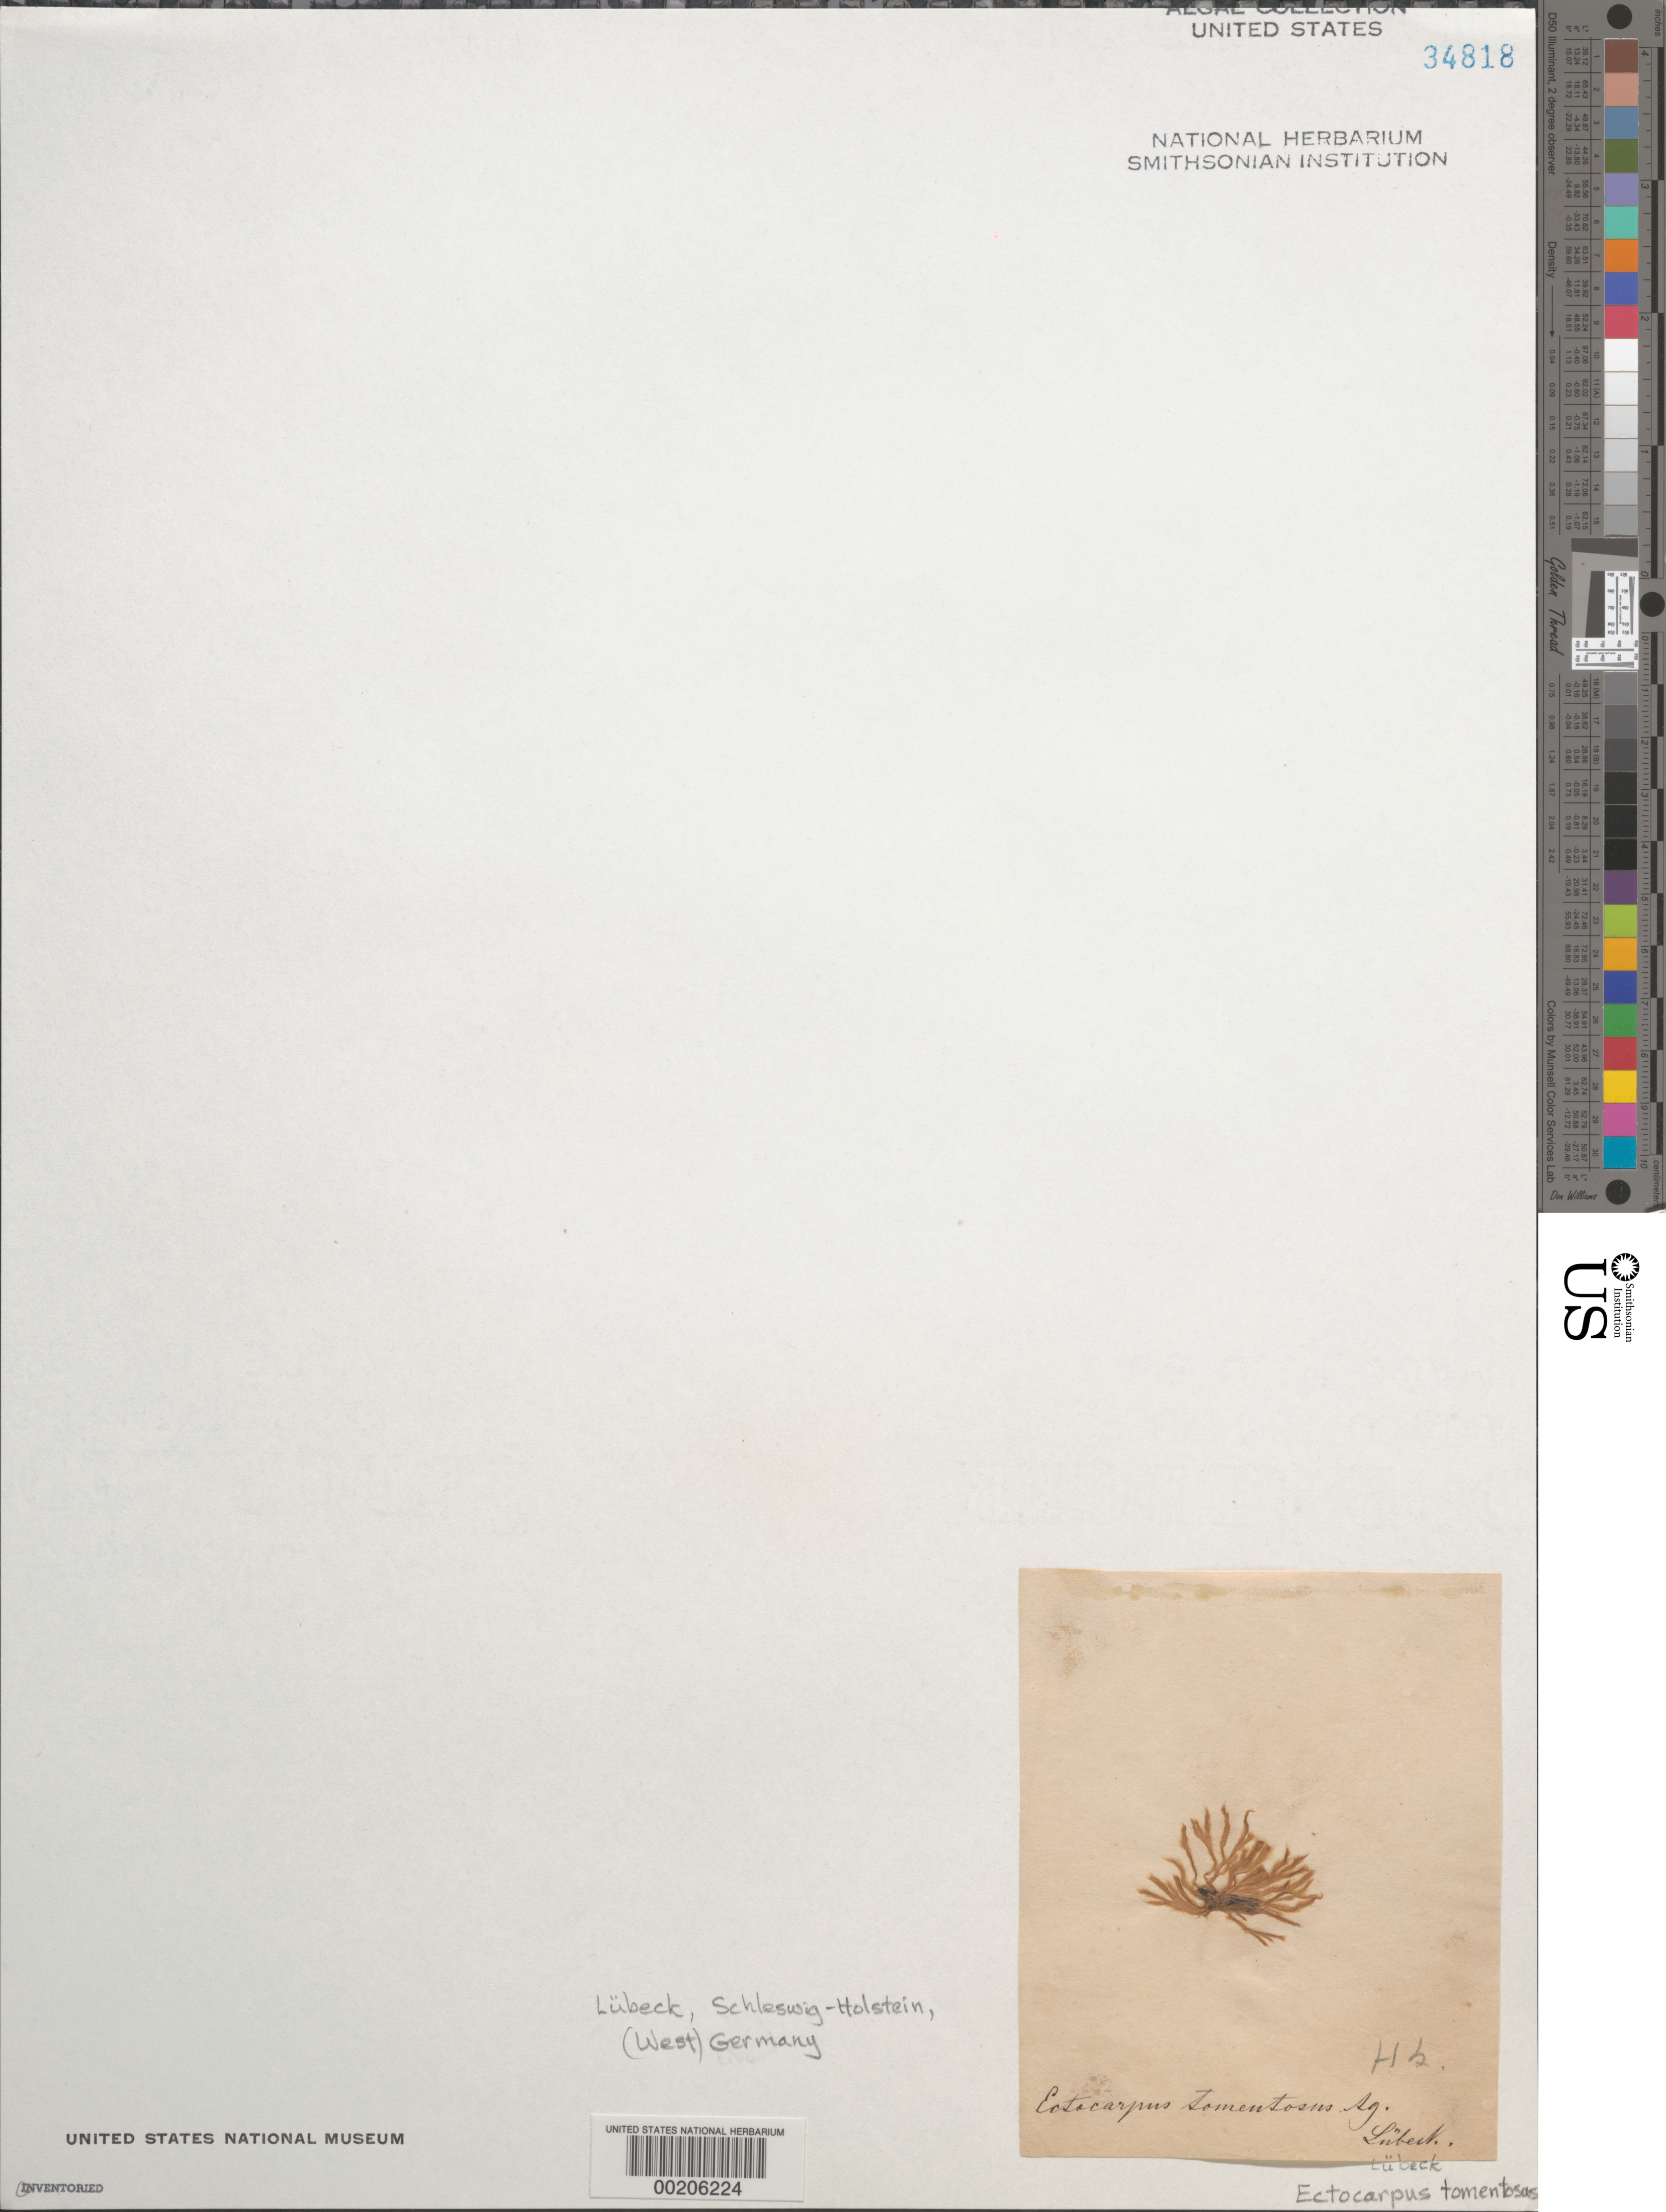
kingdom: Chromista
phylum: Ochrophyta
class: Phaeophyceae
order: Ectocarpales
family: Ectocarpaceae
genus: Spongonema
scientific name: Spongonema tomentosum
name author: (Huds.) Kütz.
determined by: Algae name updating Project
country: Germany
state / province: Schleswig-Holstein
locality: Lubeck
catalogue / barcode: US 34818